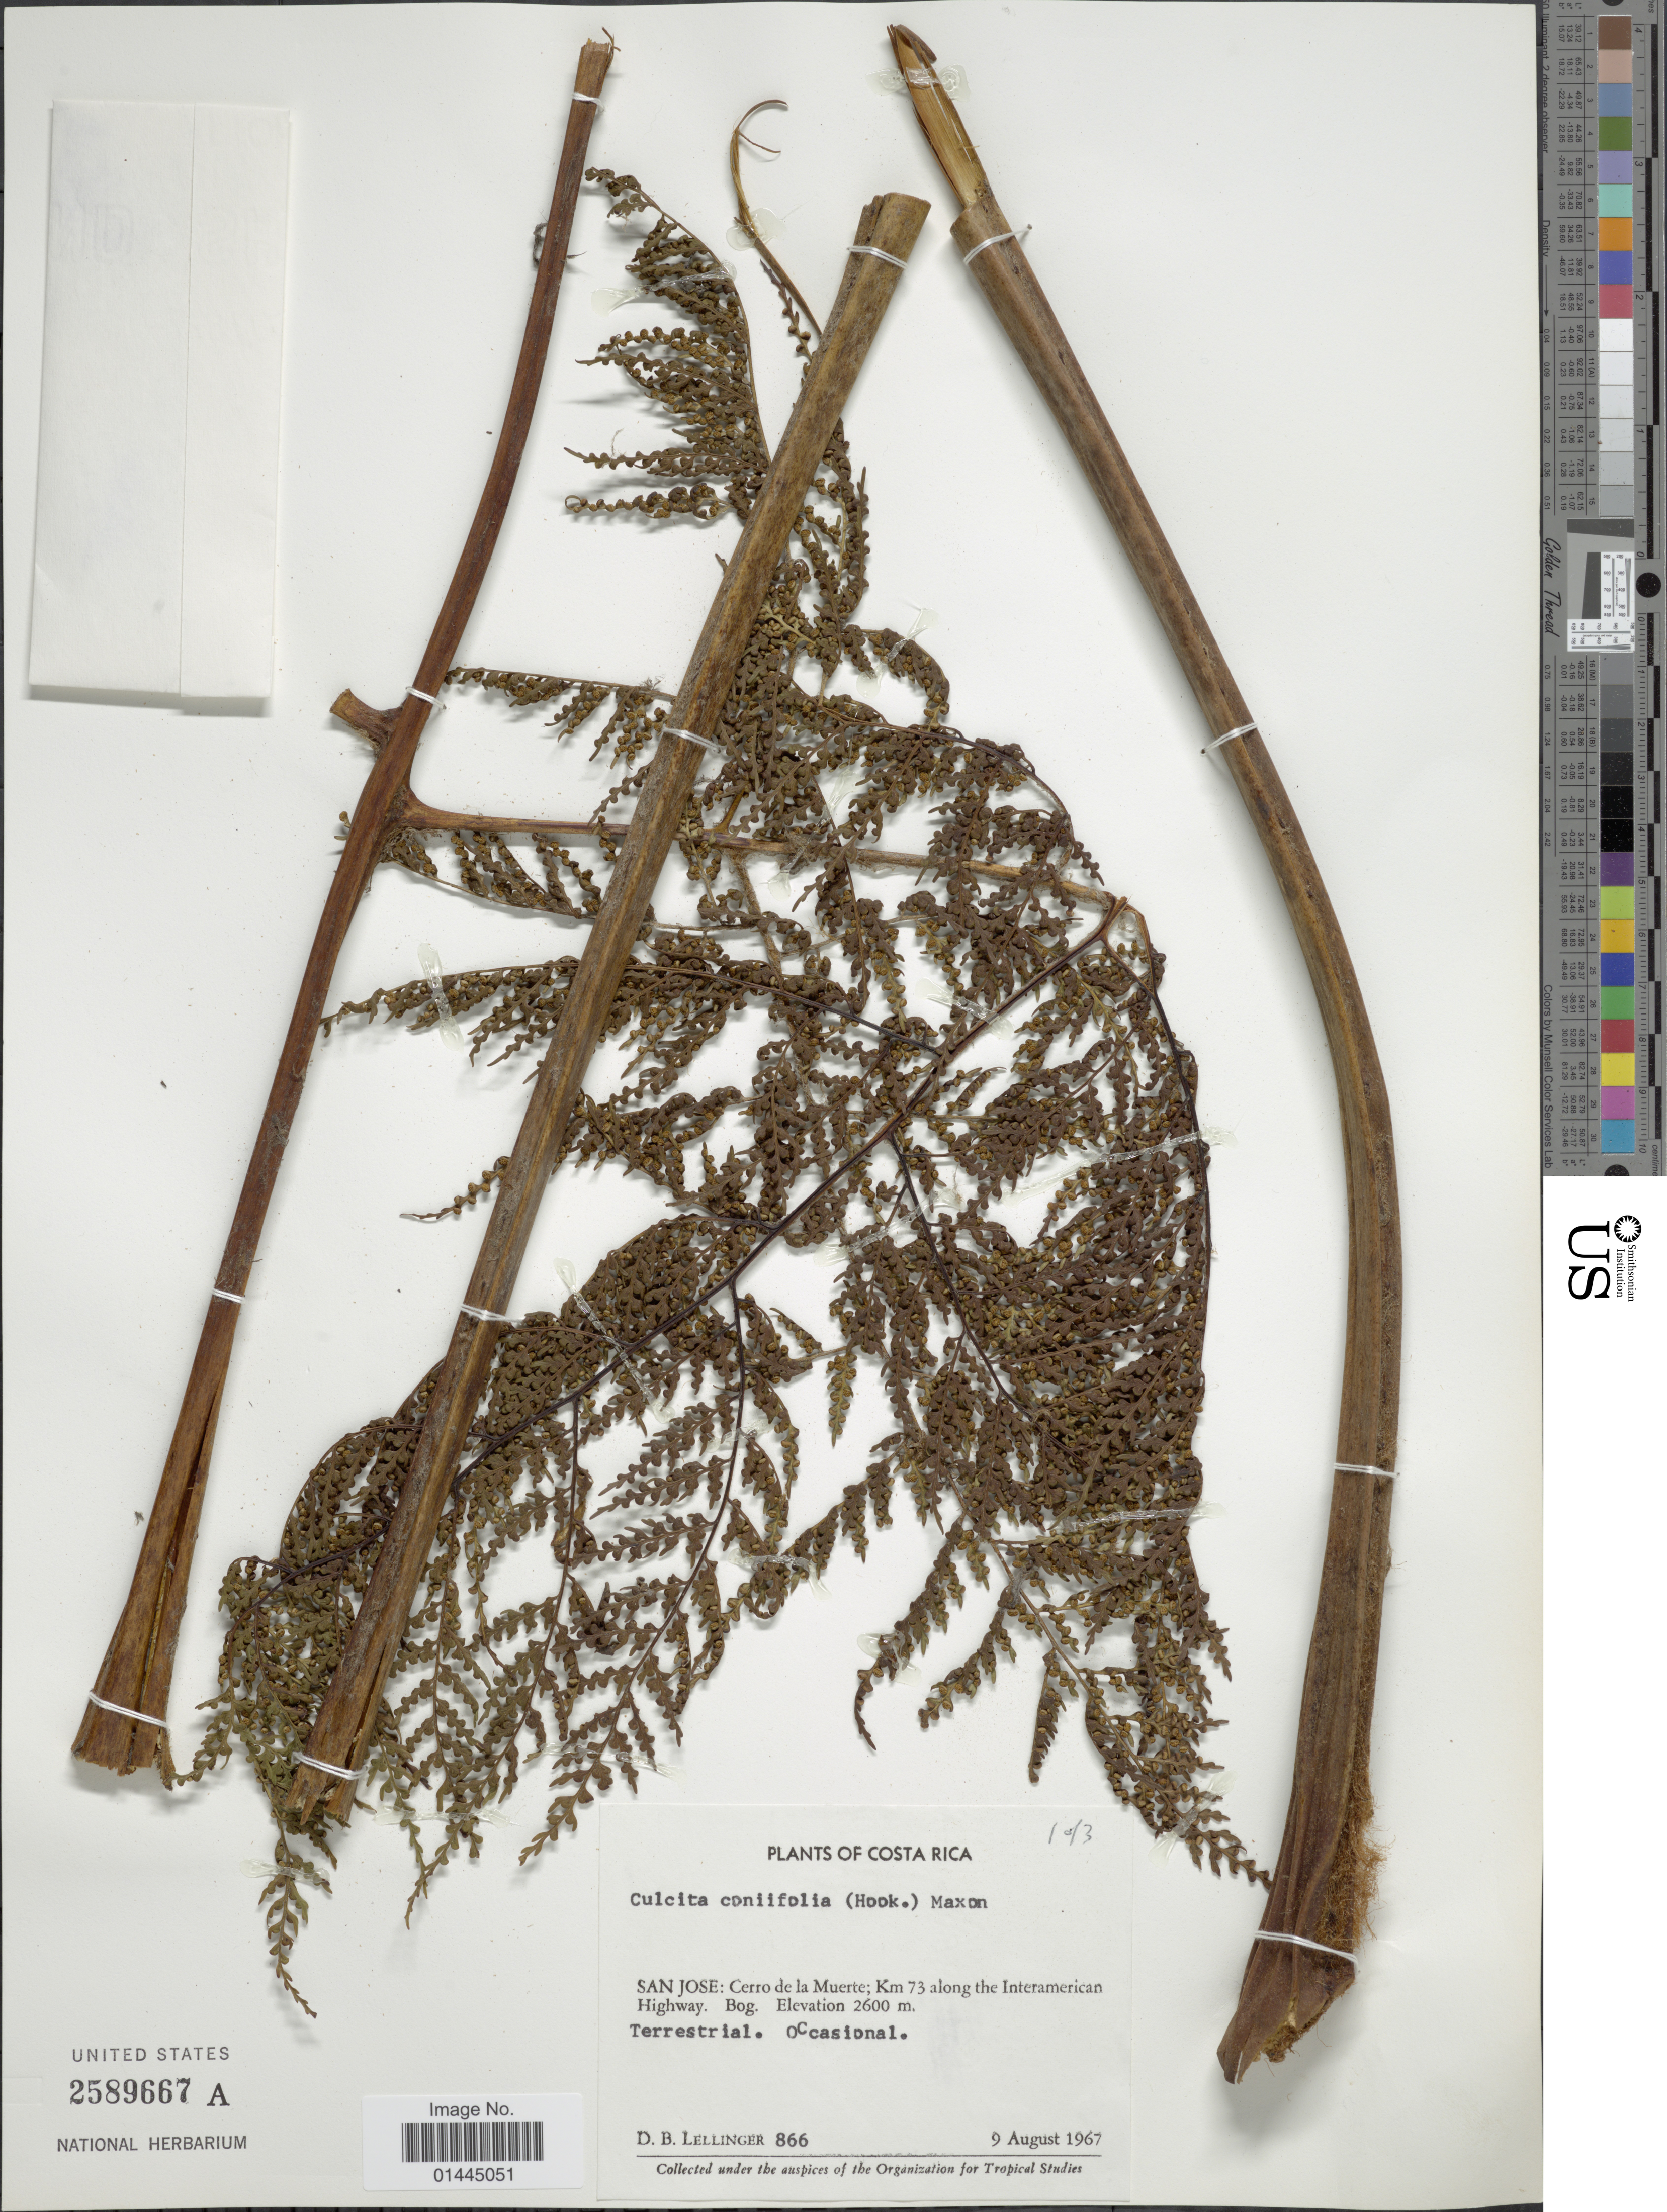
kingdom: Plantae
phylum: Tracheophyta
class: Polypodiopsida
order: Cyatheales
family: Culcitaceae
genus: Culcita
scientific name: Culcita coniifolia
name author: (Hook.) Maxon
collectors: D. B. Lellinger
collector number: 866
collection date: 1967-08-09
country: Costa Rica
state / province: San José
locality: Cerro de la Muerte; km 73 along the Interamerican Highway, Bog.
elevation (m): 2600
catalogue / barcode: US 2589667A